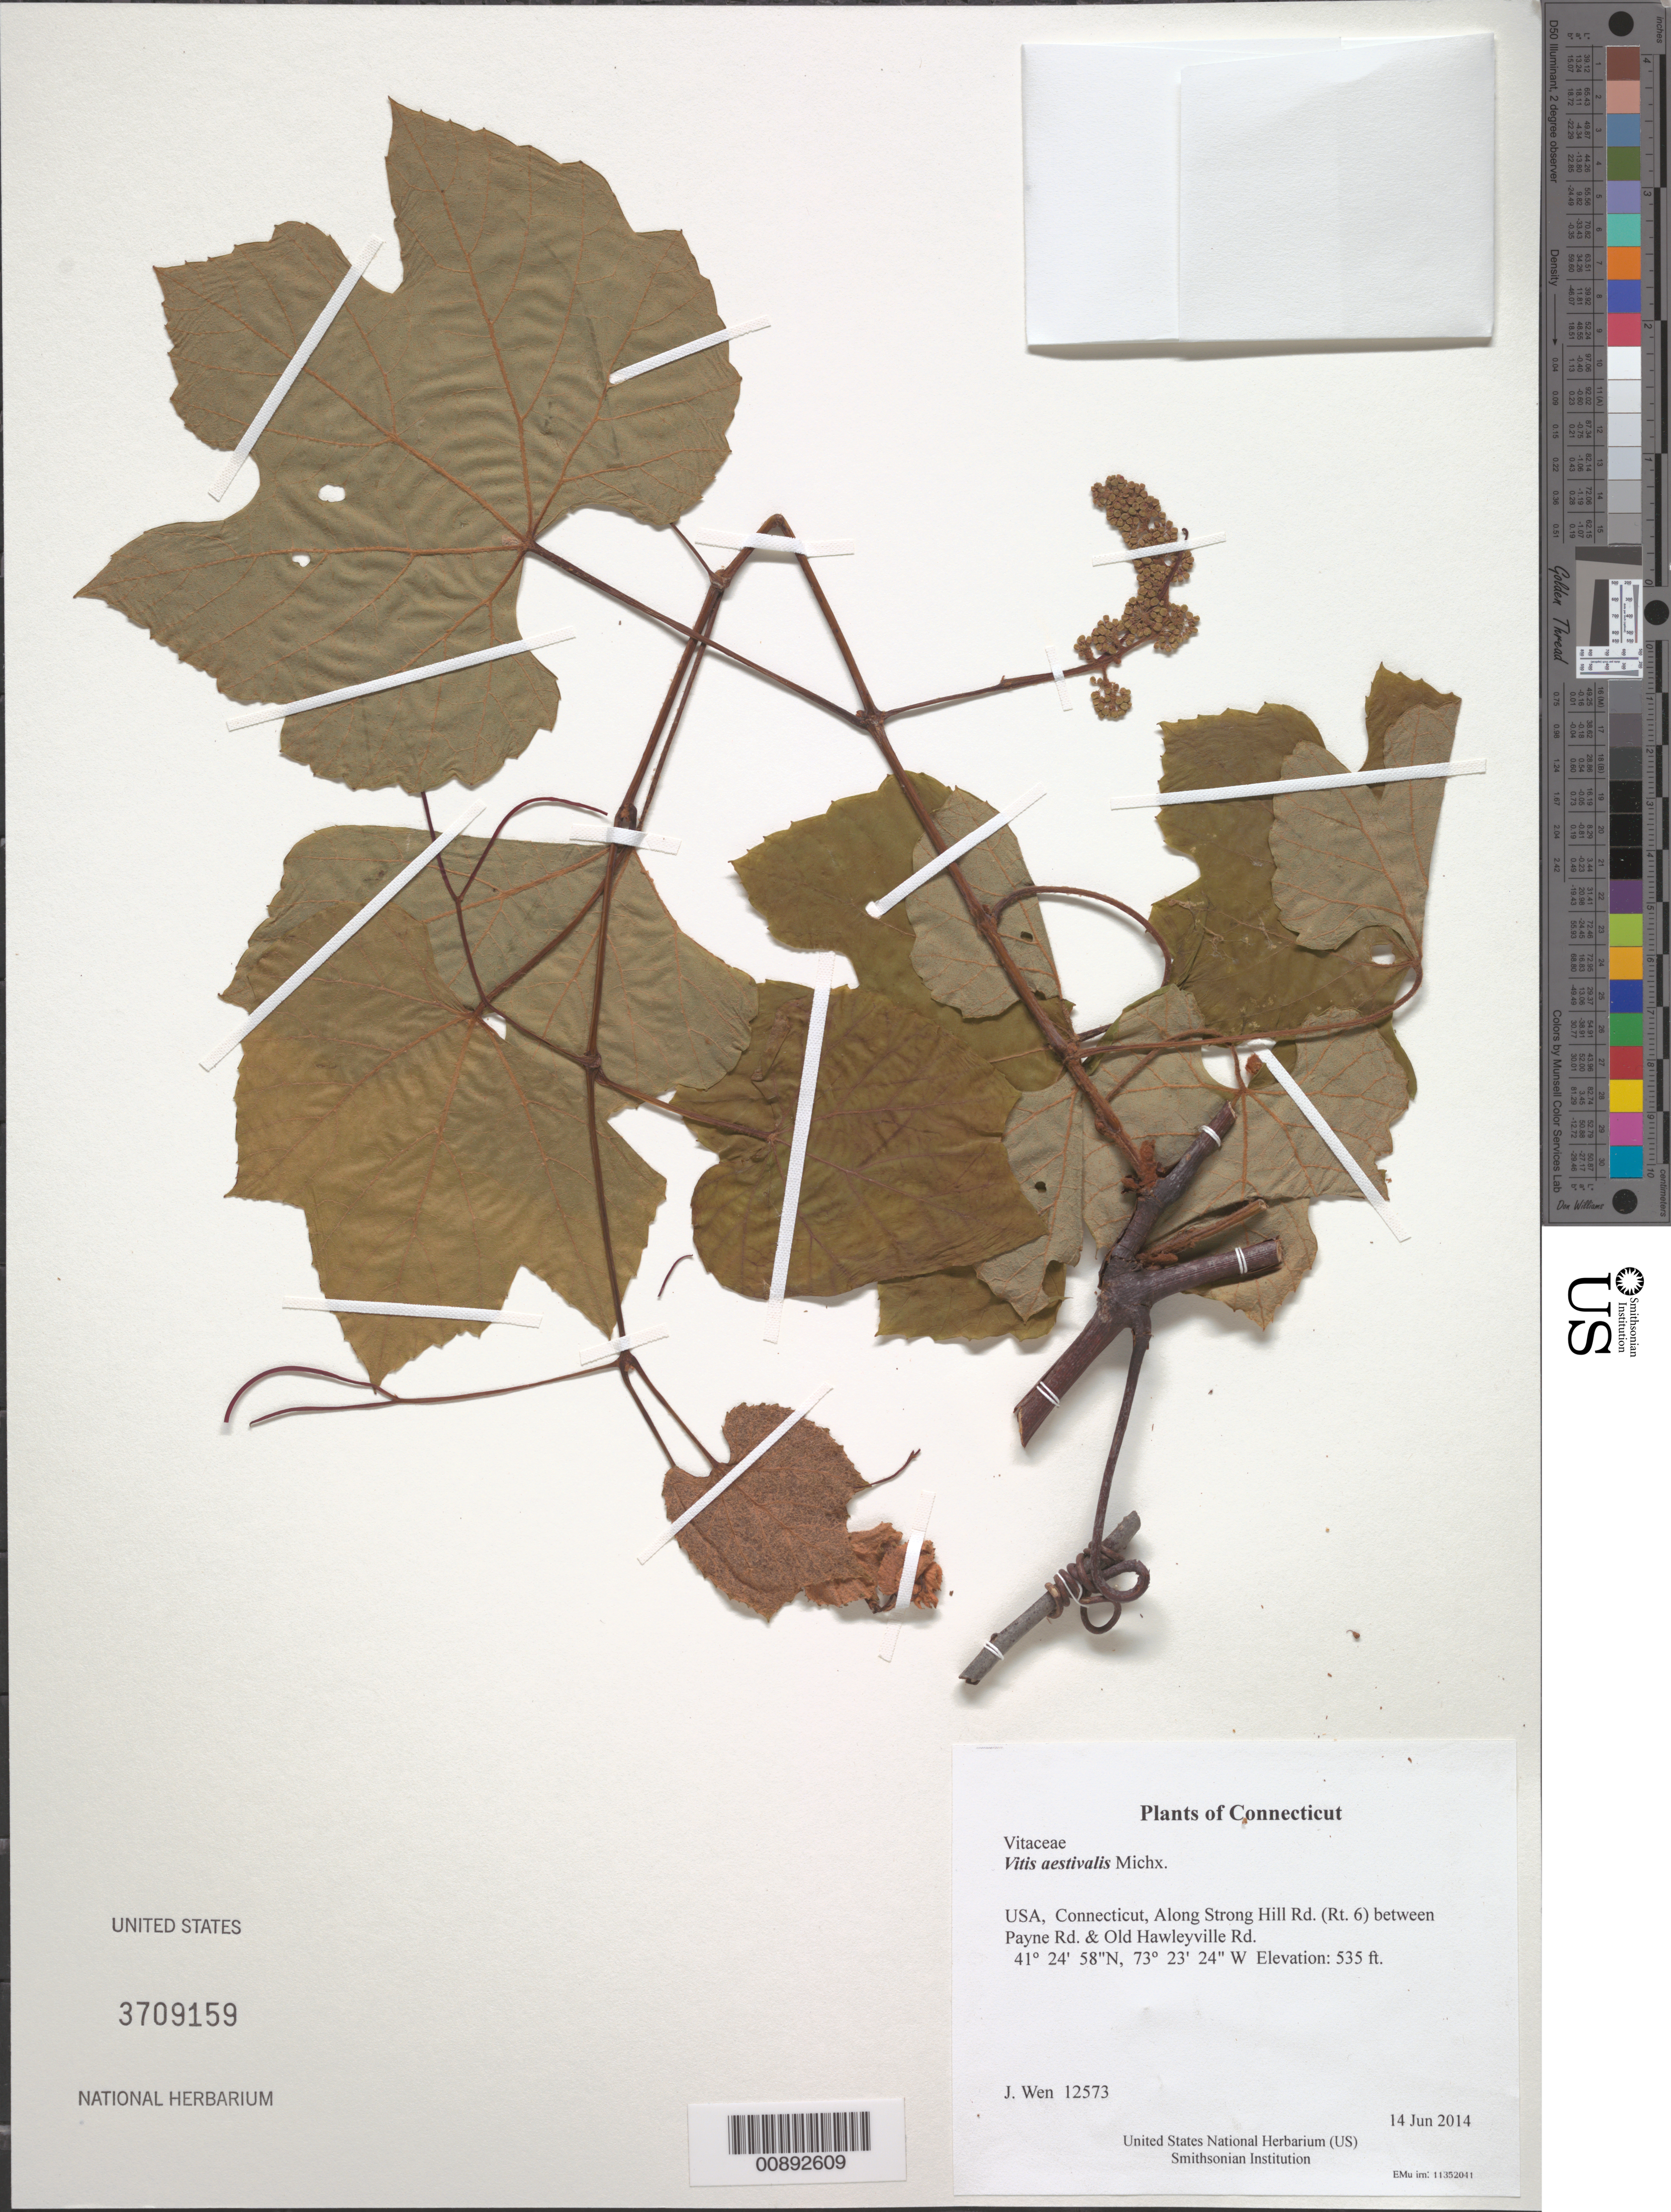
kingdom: Plantae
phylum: Tracheophyta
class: Magnoliopsida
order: Vitales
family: Vitaceae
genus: Vitis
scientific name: Vitis aestivalis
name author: Michx.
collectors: J. Wen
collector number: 12573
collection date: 2014-06-14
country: United States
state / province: Connecticut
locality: Along Strong Hill Rd. (Rt. 6) between Payne Rd. & Old Hawleyville Rd.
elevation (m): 163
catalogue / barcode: US 3709159